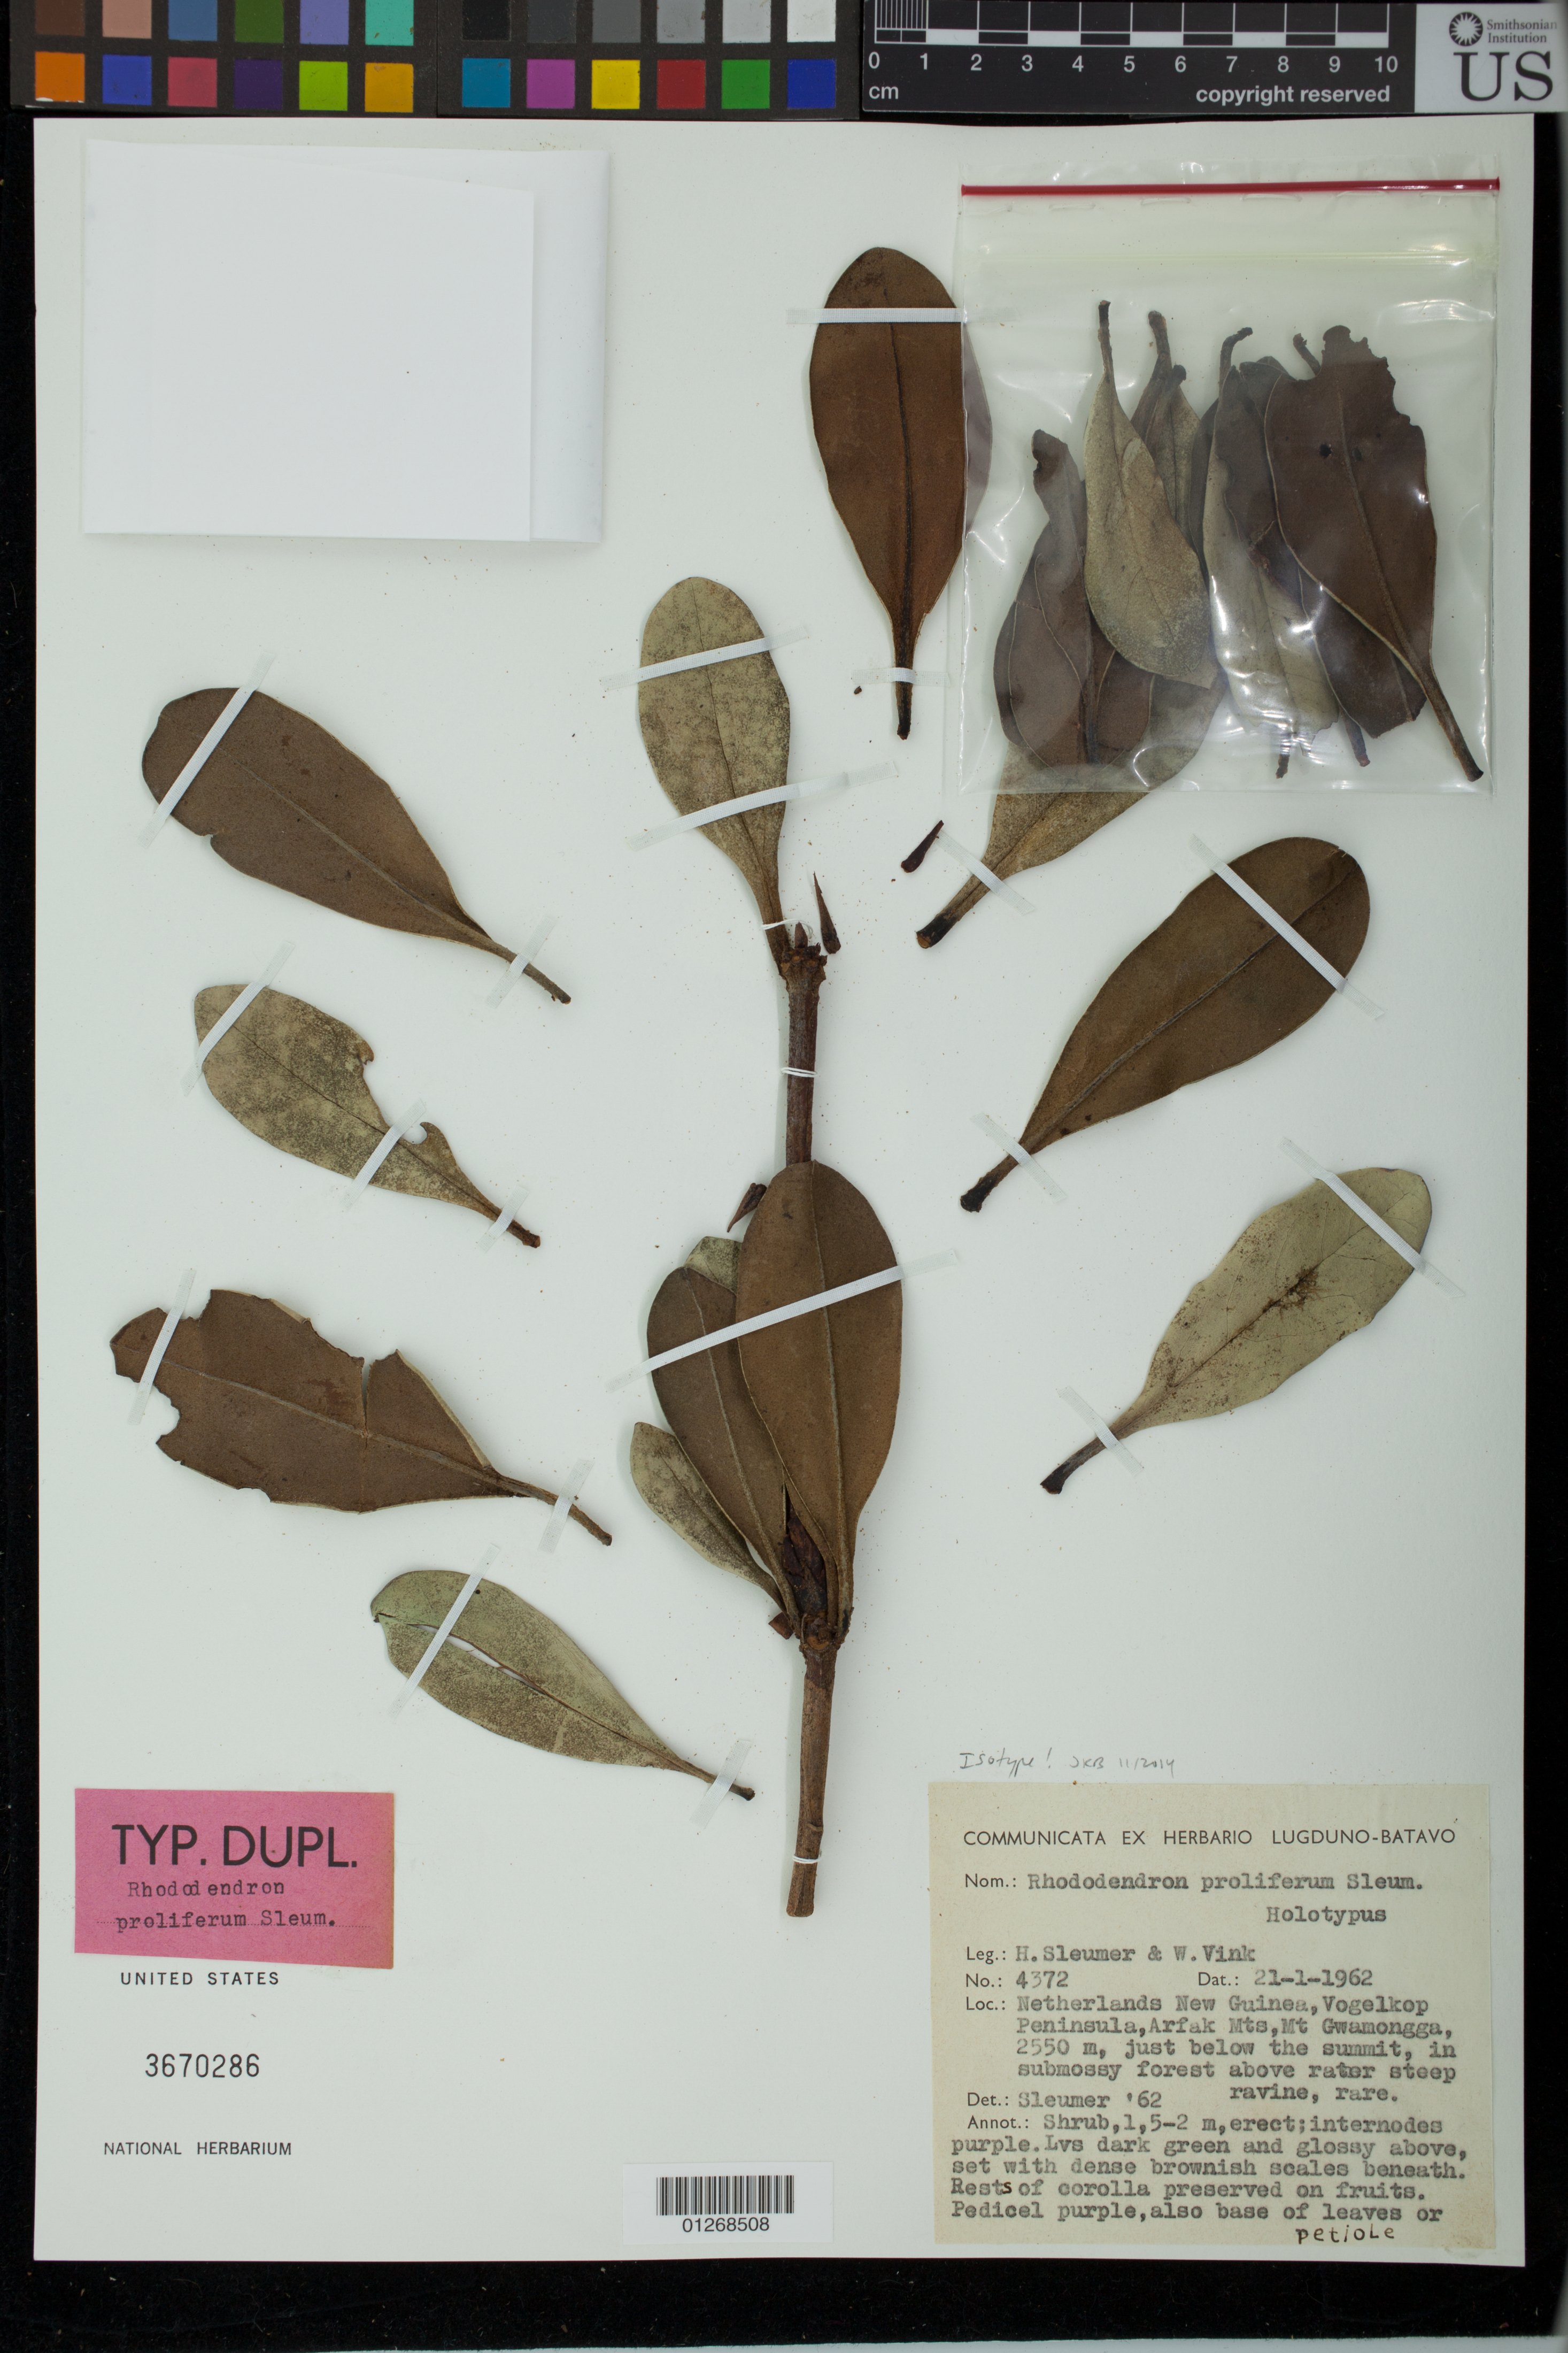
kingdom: Plantae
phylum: Tracheophyta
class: Magnoliopsida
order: Ericales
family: Ericaceae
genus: Rhododendron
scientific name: Rhododendron proliferum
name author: Sleumer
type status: Isotype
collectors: H. O. Sleumer & W. Vink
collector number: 4372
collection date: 1962-01-21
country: Indonesia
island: New Guinea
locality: Netherlands New Guinea, Vogelkop Peninsula, Arfak Mts., Mt. Gwamongga, just below the summit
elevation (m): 2550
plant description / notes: Specimen labeled as "Holotypus", apparently in error; protologue indicates holotype at L.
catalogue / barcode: US 3670286